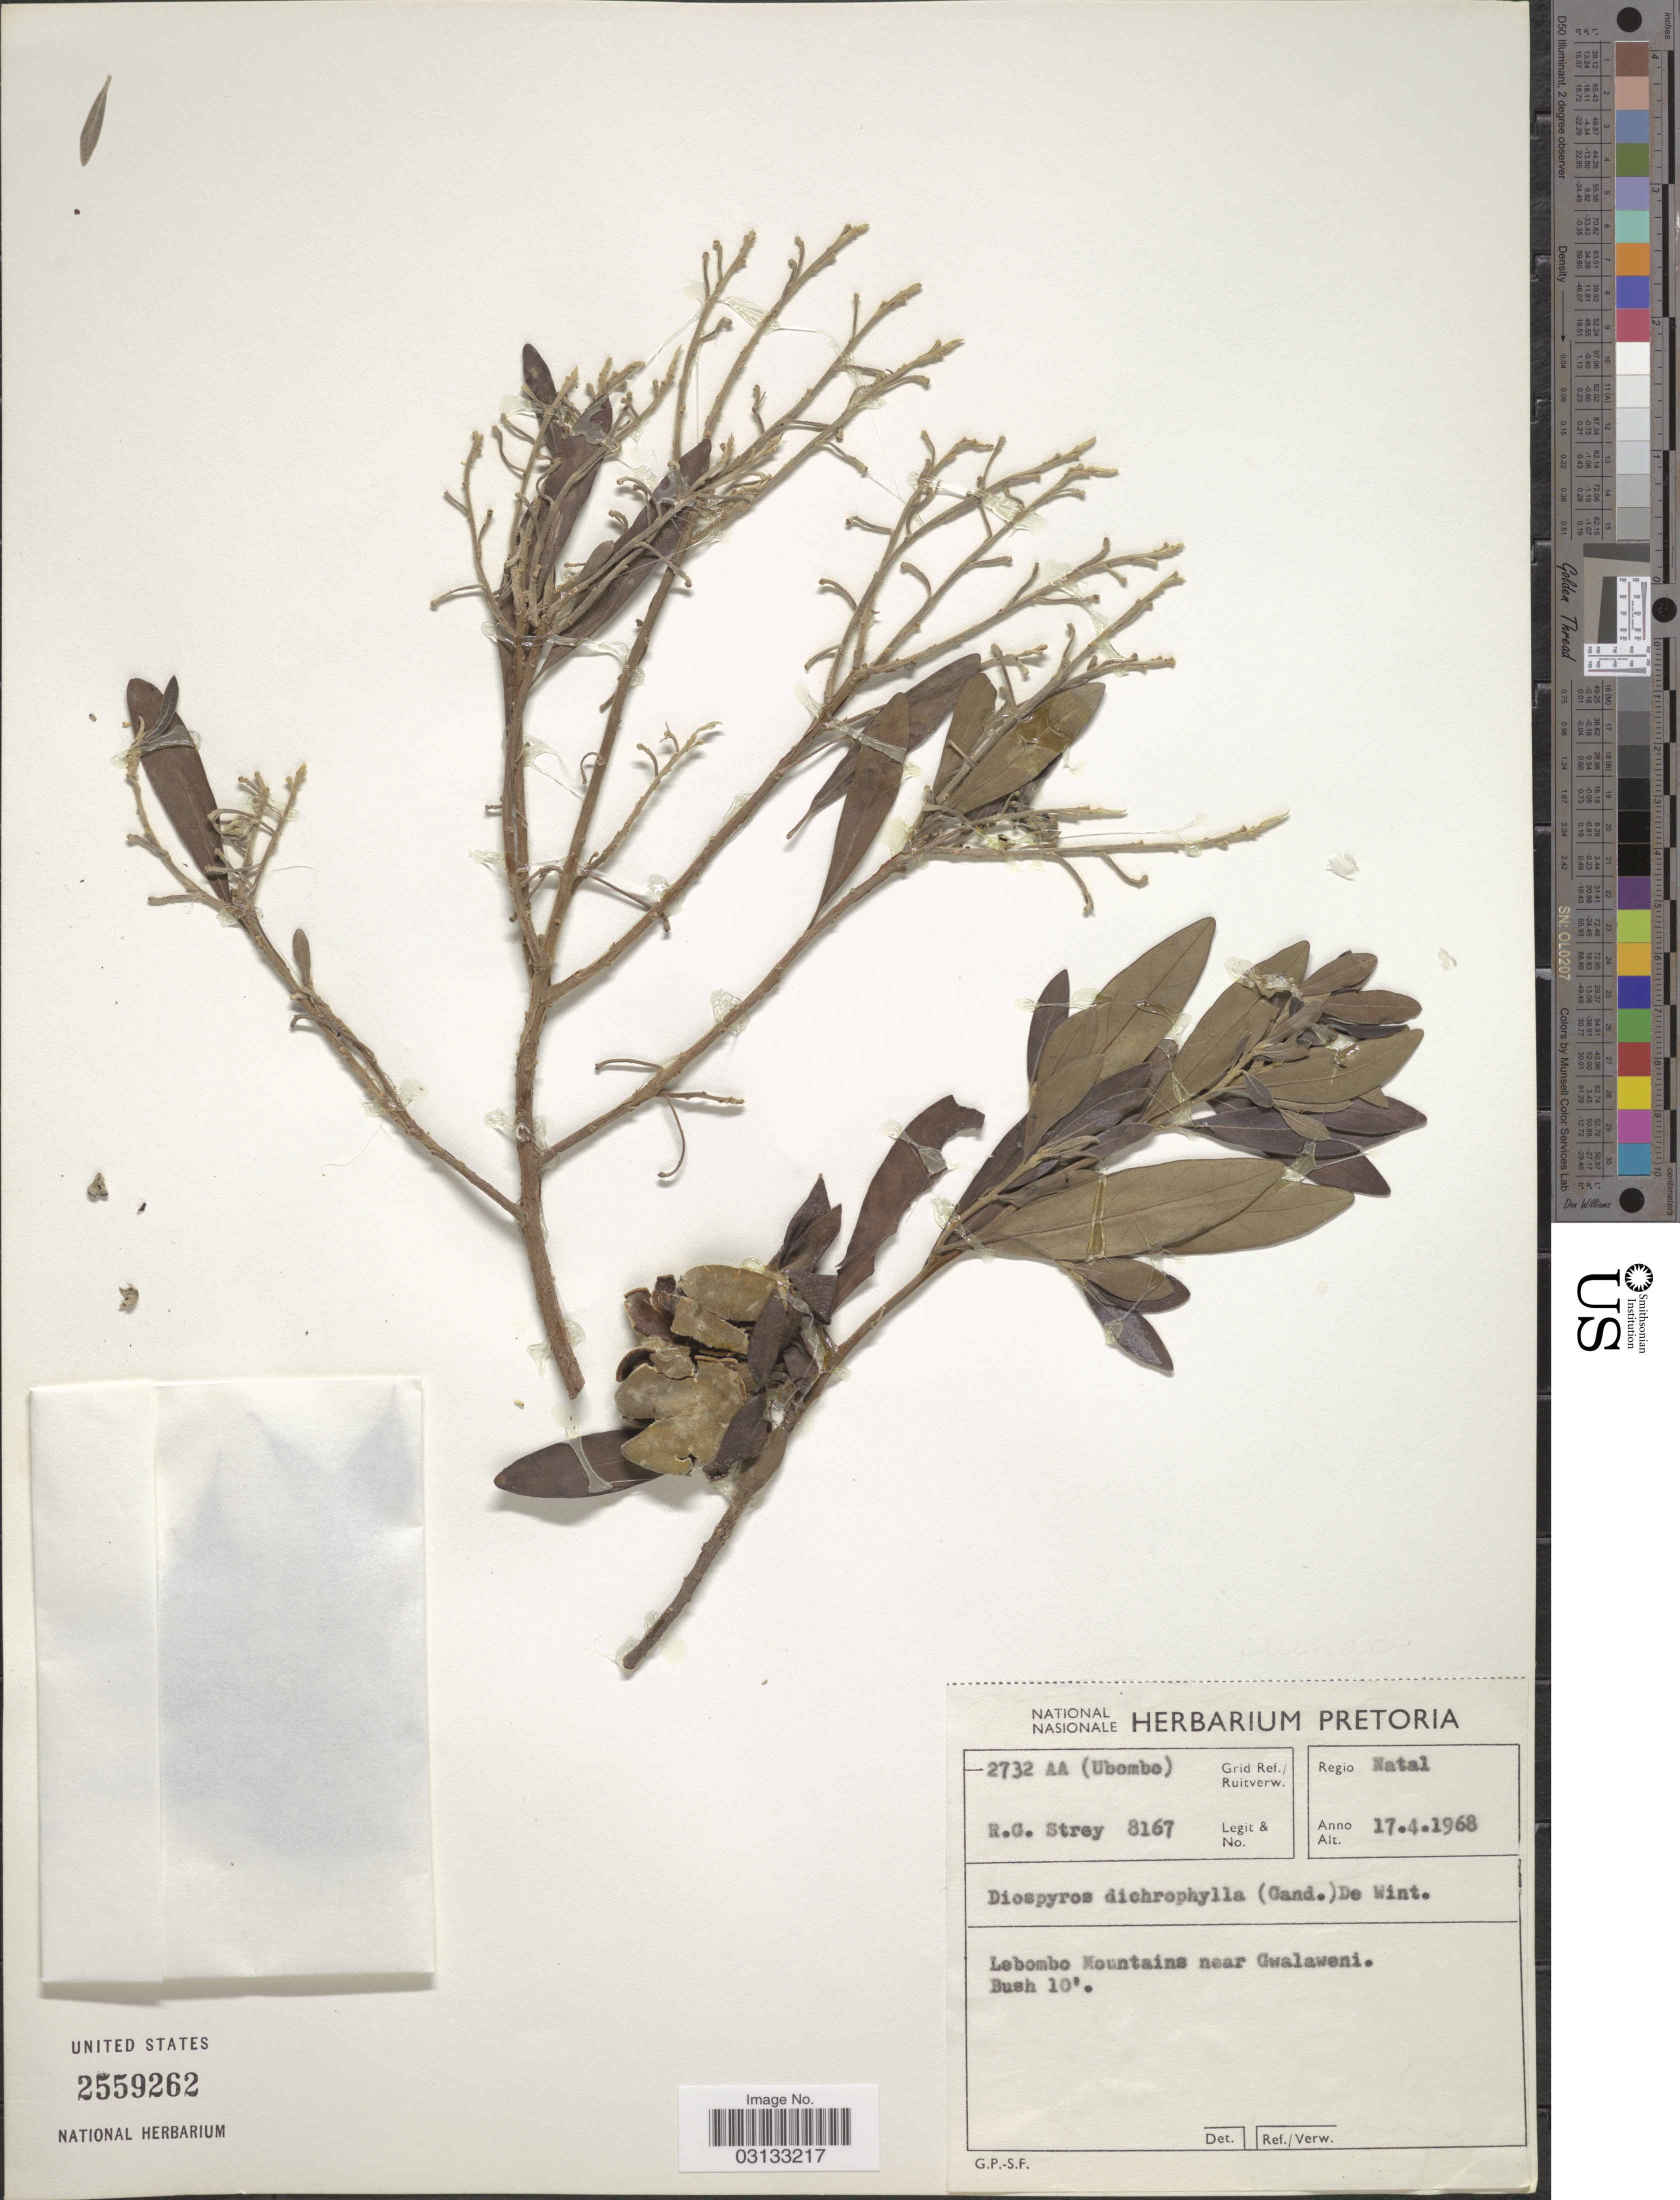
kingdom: Plantae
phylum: Tracheophyta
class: Magnoliopsida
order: Ericales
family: Ebenaceae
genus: Diospyros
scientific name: Diospyros dichrophylla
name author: (Gand.) De Winter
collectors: R. G. Strey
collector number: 8167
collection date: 1968-04-17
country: South Africa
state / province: KwaZulu-Natal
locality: Grid Ref./Ruitverw. 2732AA (Ubombo), Regio Natal, Lebombo Mountains near Gwalaweni.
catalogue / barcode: US 2559262